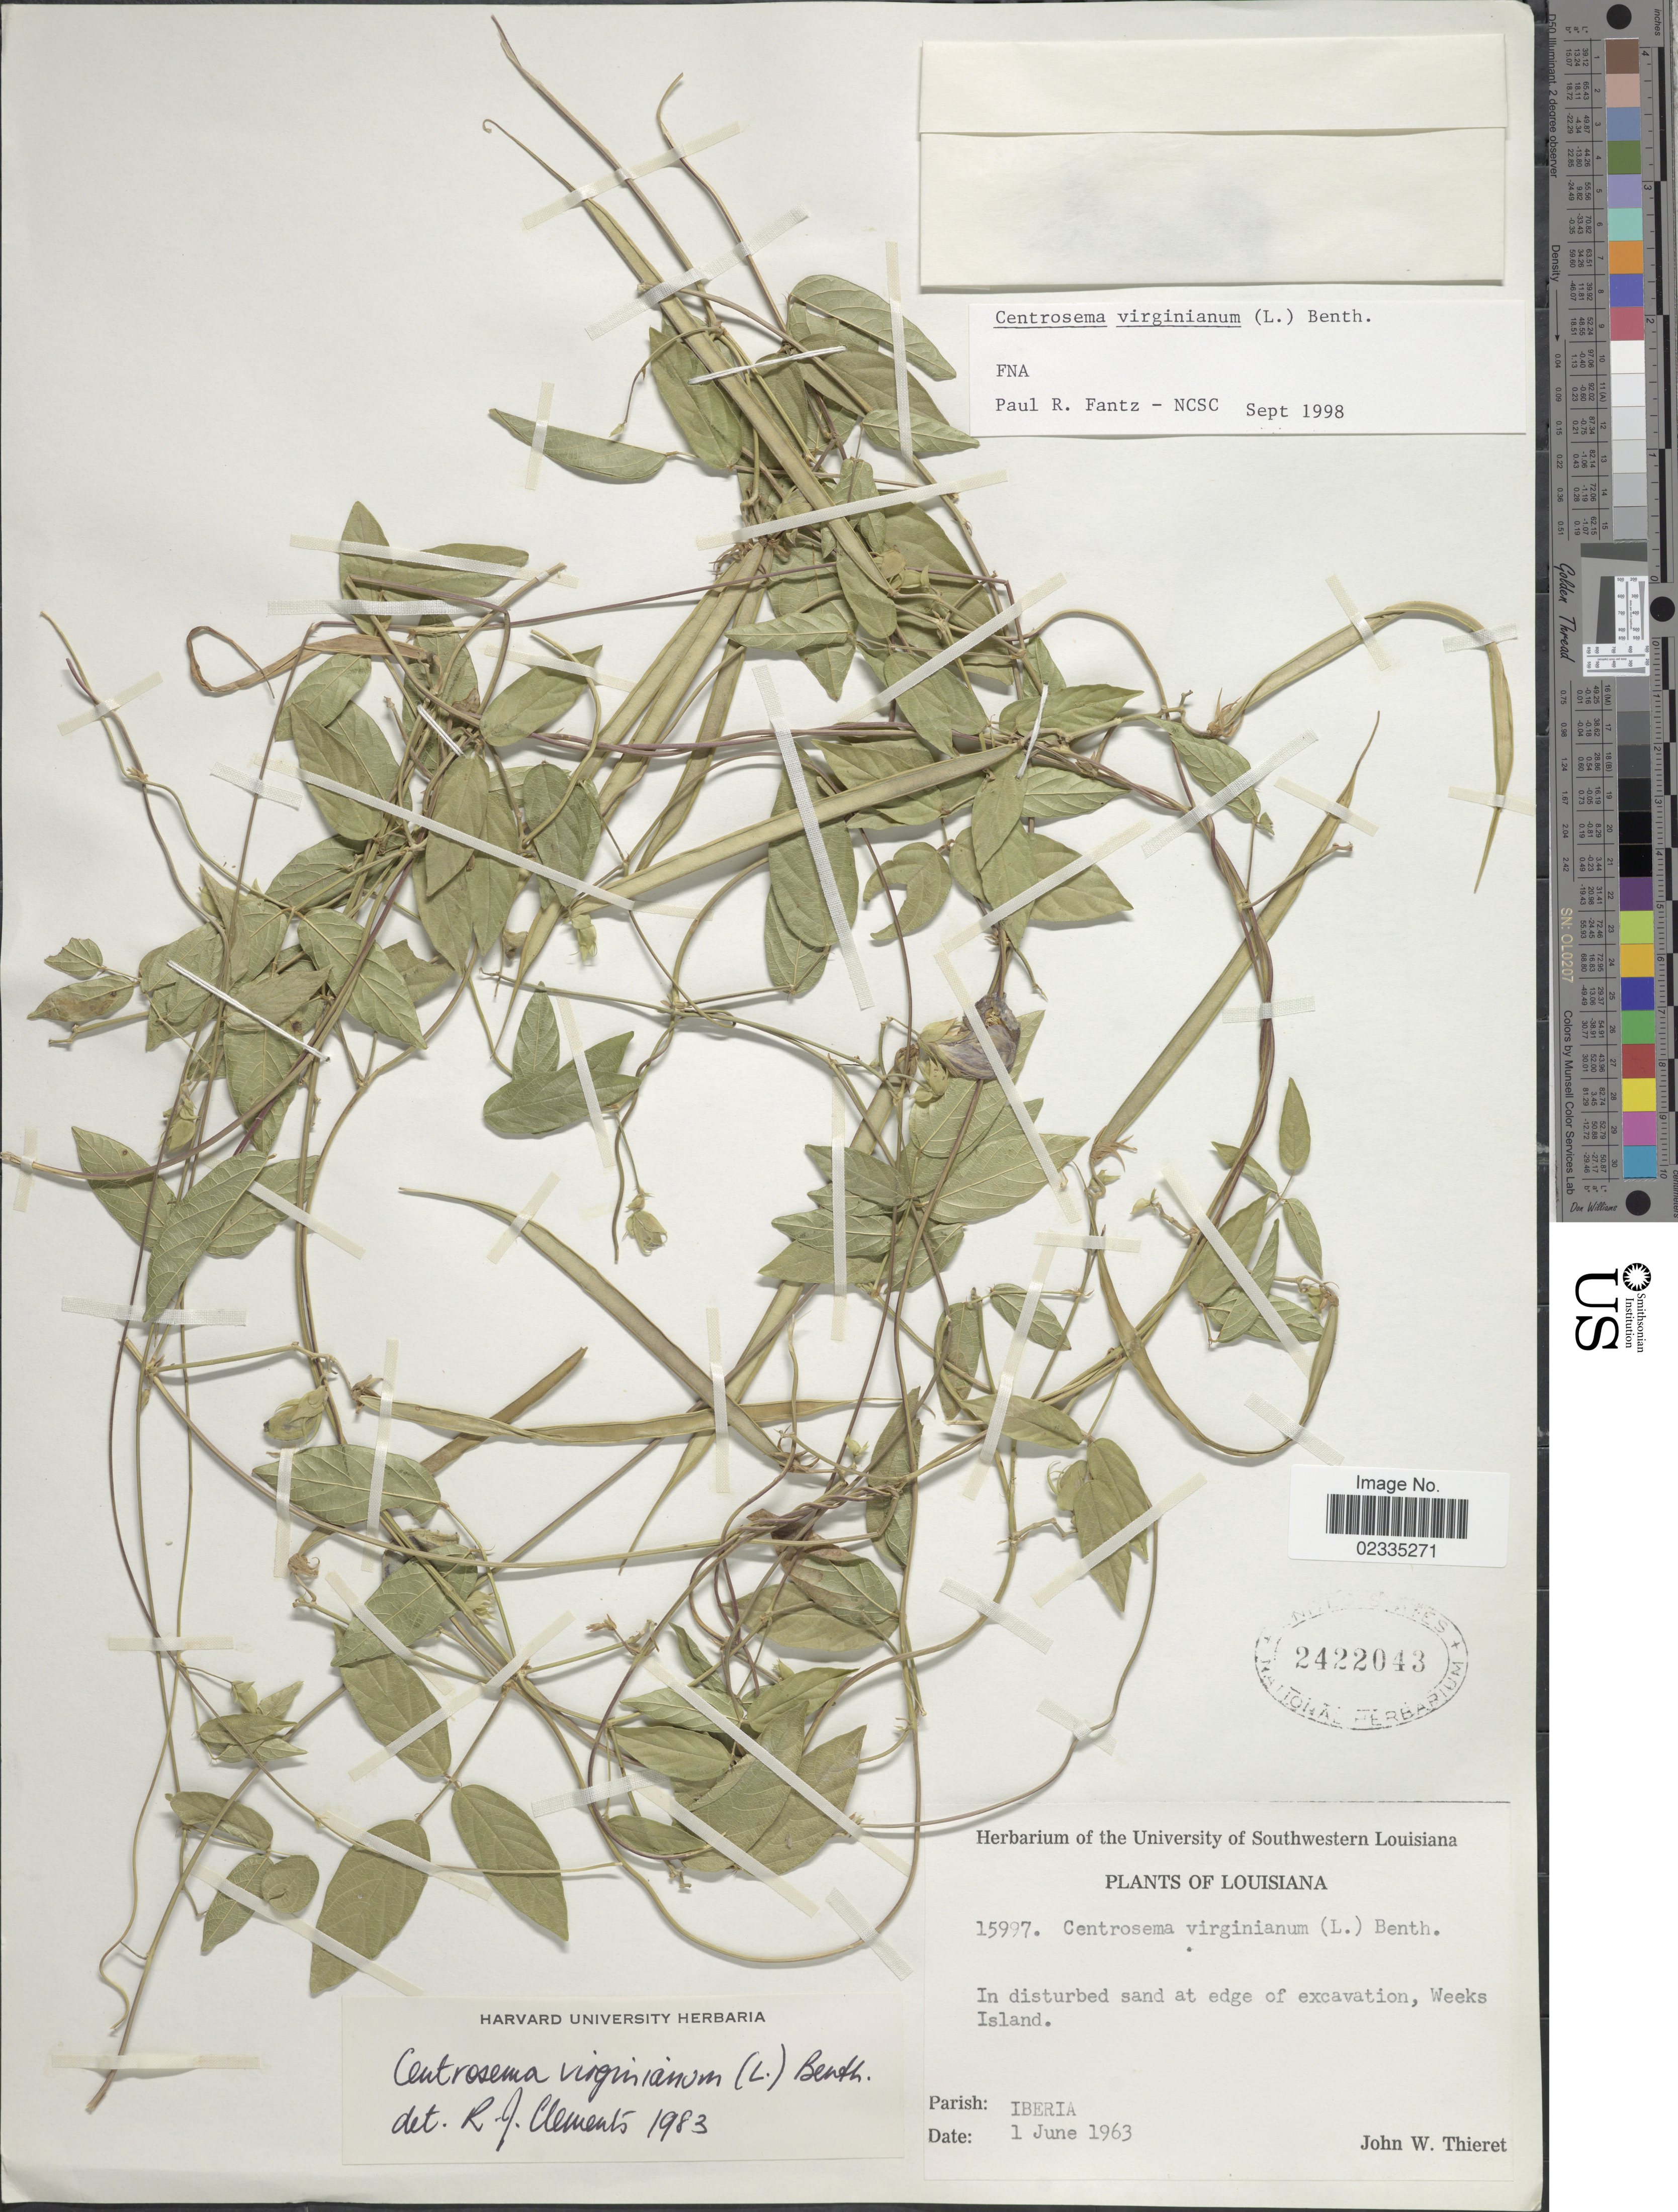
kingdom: Plantae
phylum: Tracheophyta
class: Magnoliopsida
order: Fabales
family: Fabaceae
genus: Centrosema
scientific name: Centrosema virginianum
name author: (L.) Benth.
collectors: J. W. Thieret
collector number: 15997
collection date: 1963-06-01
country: United States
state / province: Louisiana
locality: In disturbed sand at edge of excavation, Weeks Island.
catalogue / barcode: US 2422043